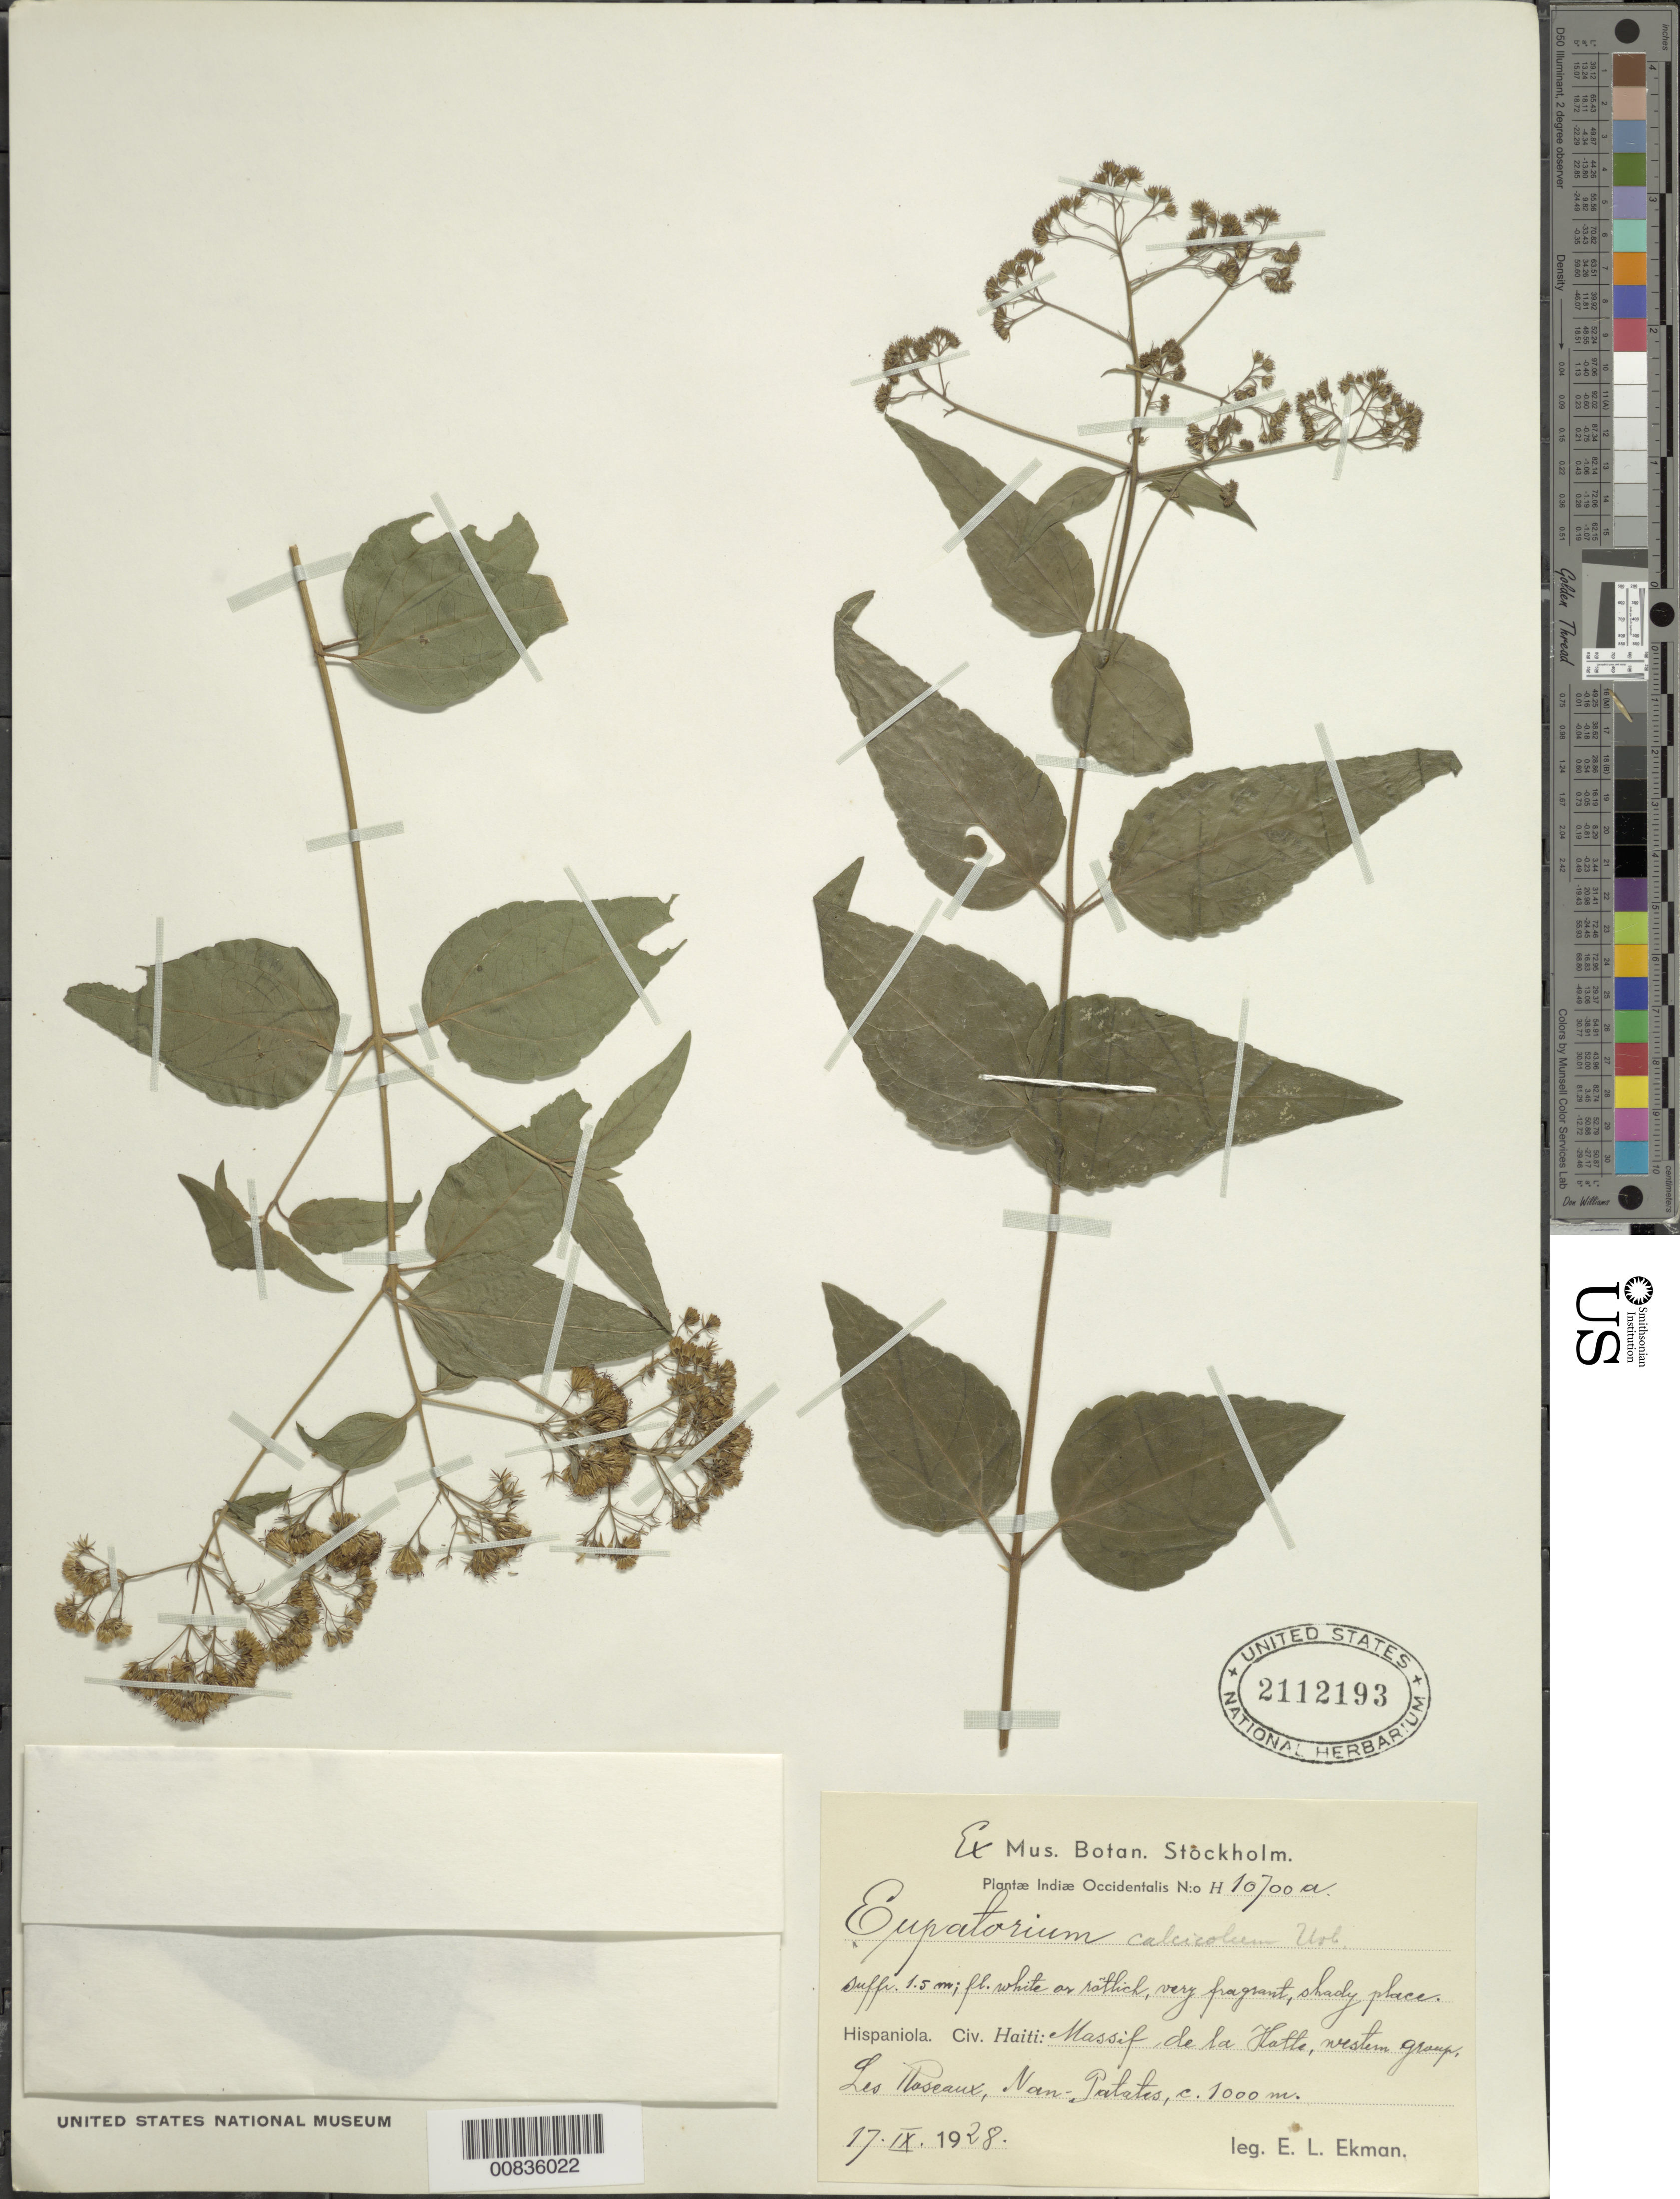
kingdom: Plantae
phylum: Tracheophyta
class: Magnoliopsida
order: Asterales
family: Asteraceae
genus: Koanophyllon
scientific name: Koanophyllon calcicola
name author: (Urb.) R.M. King & H. Rob.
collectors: E. L. Ekman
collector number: H 10700A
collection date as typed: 17 Sep 1928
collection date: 1928-09-17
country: Haiti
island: Hispaniola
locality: Massif de la Hotte, western group, Les Roseaux, Nan-Patates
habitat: Shady places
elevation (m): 1000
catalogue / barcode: US 2112193